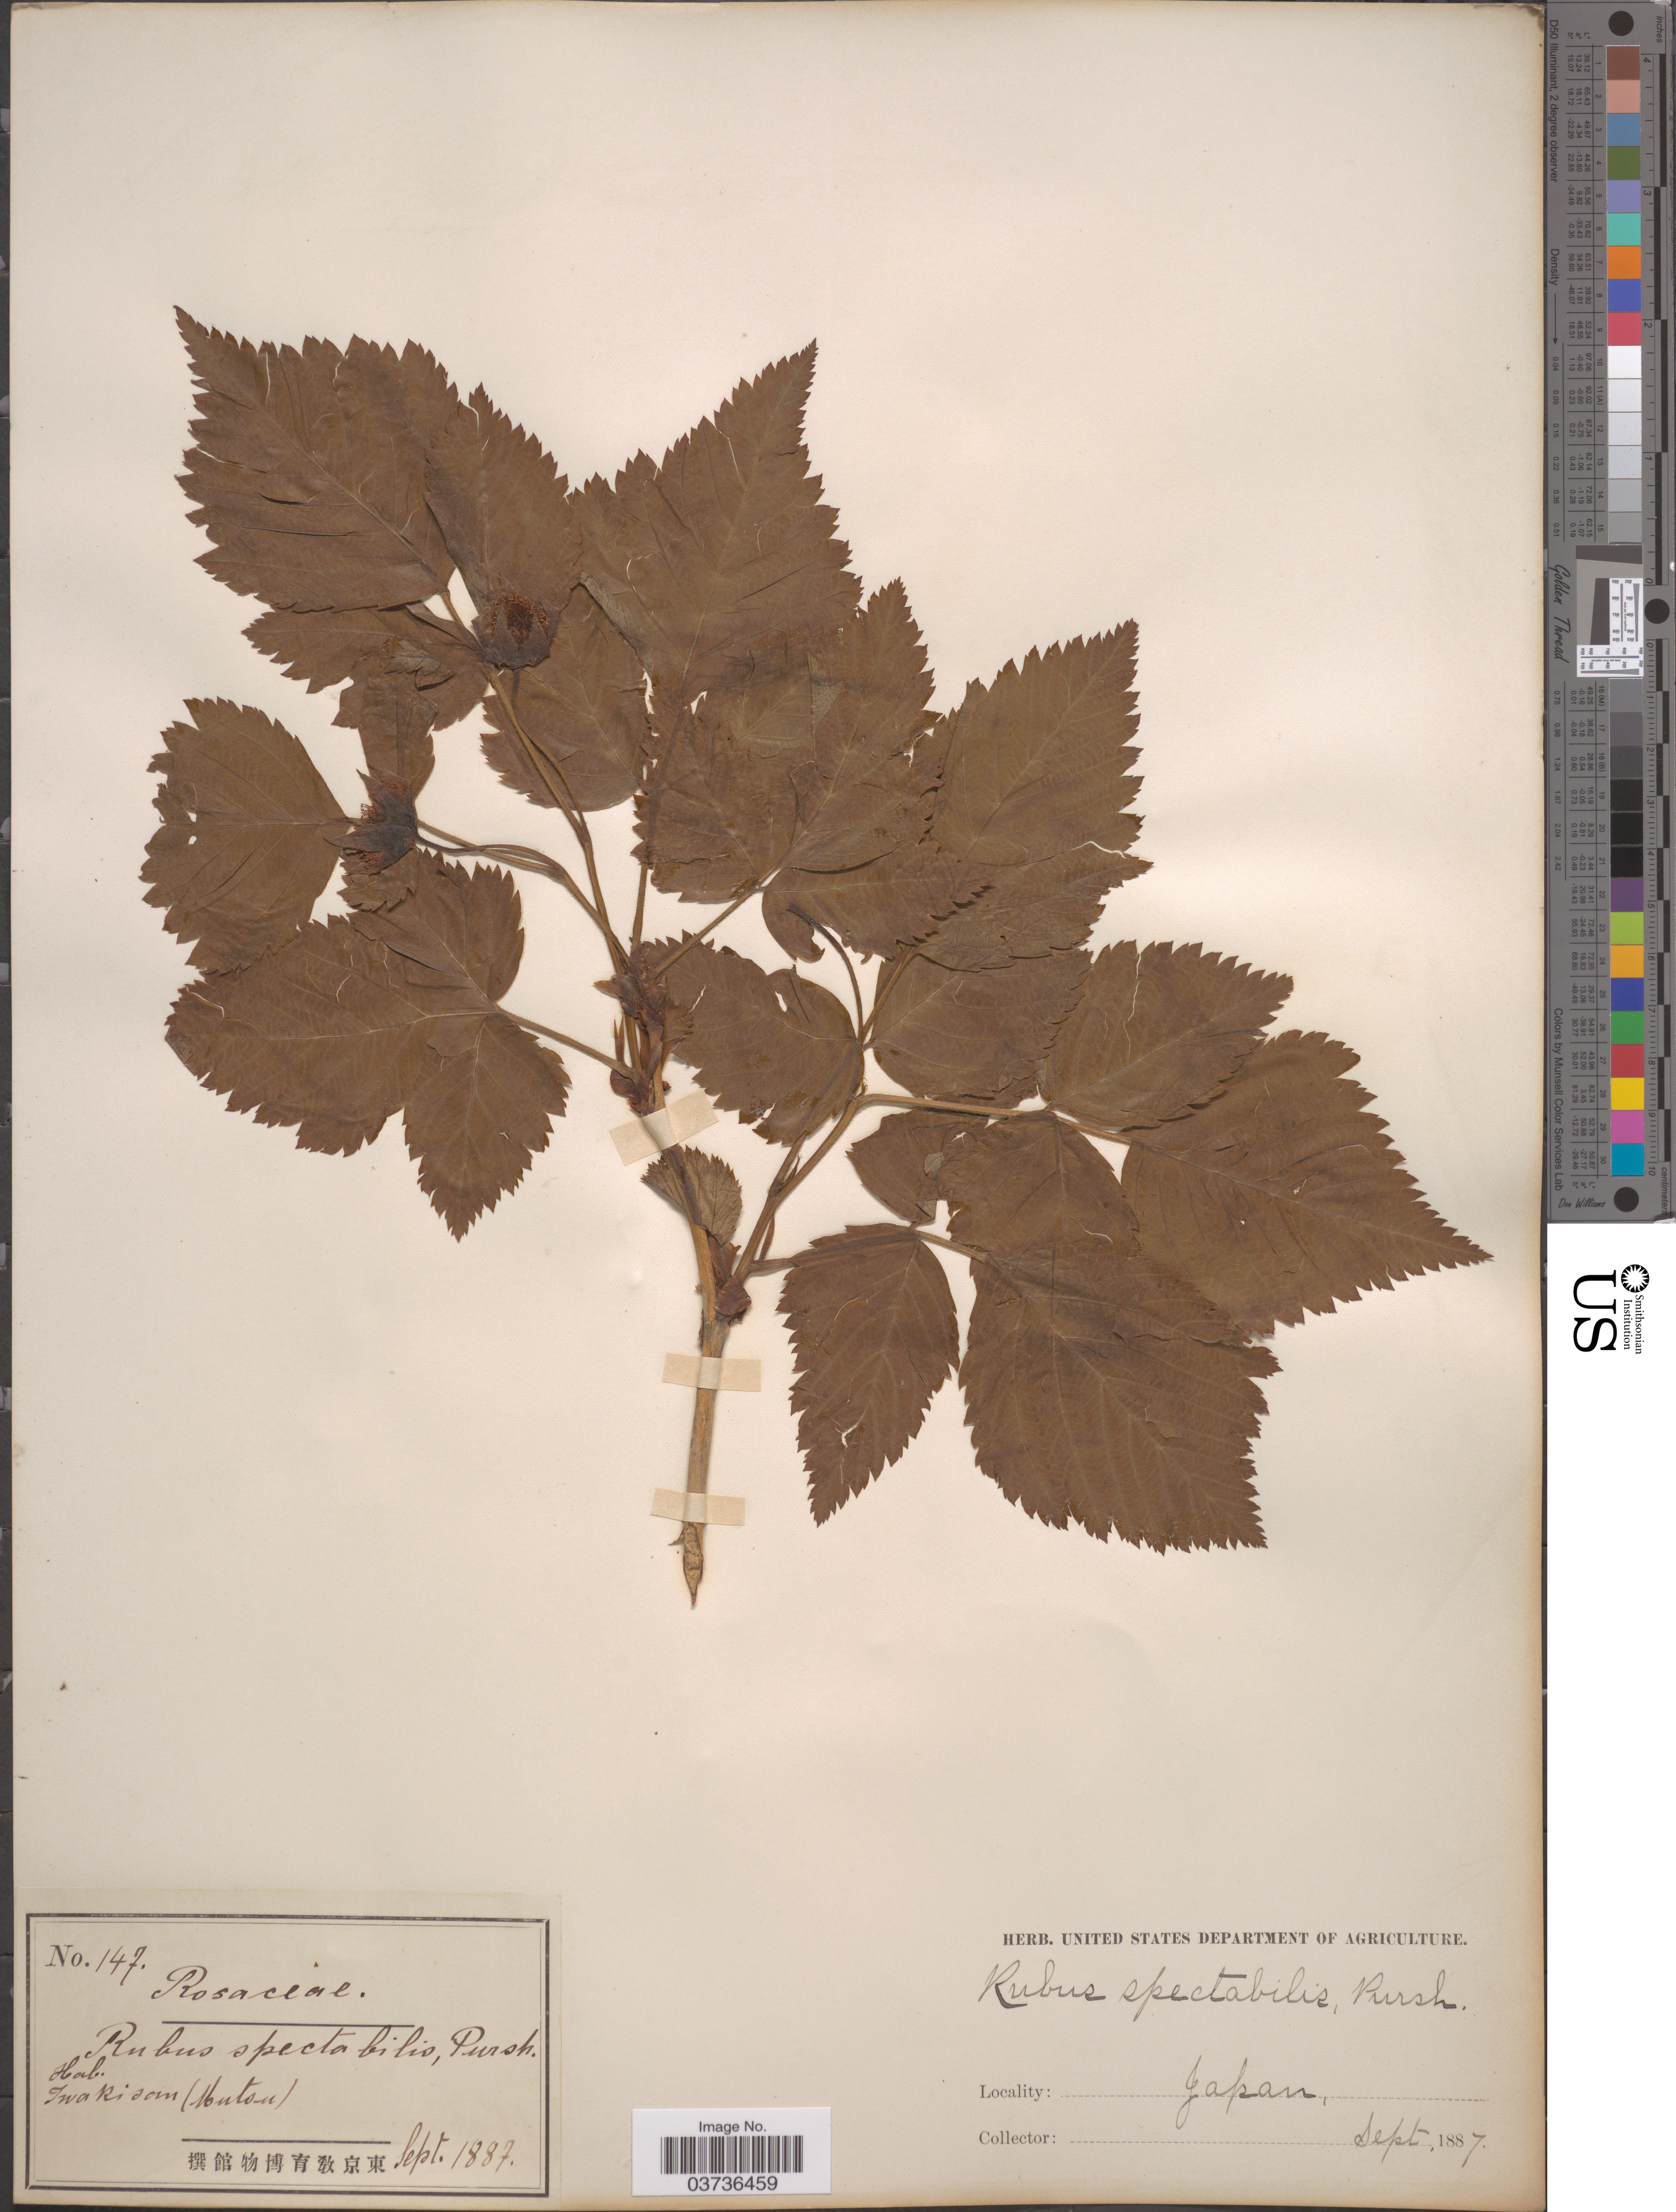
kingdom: Plantae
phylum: Tracheophyta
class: Magnoliopsida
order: Rosales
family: Rosaceae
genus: Rubus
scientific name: Rubus spectabilis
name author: Pursh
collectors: Facchini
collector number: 147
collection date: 1887-09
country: Japan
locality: Iwakisan (Mutsu).